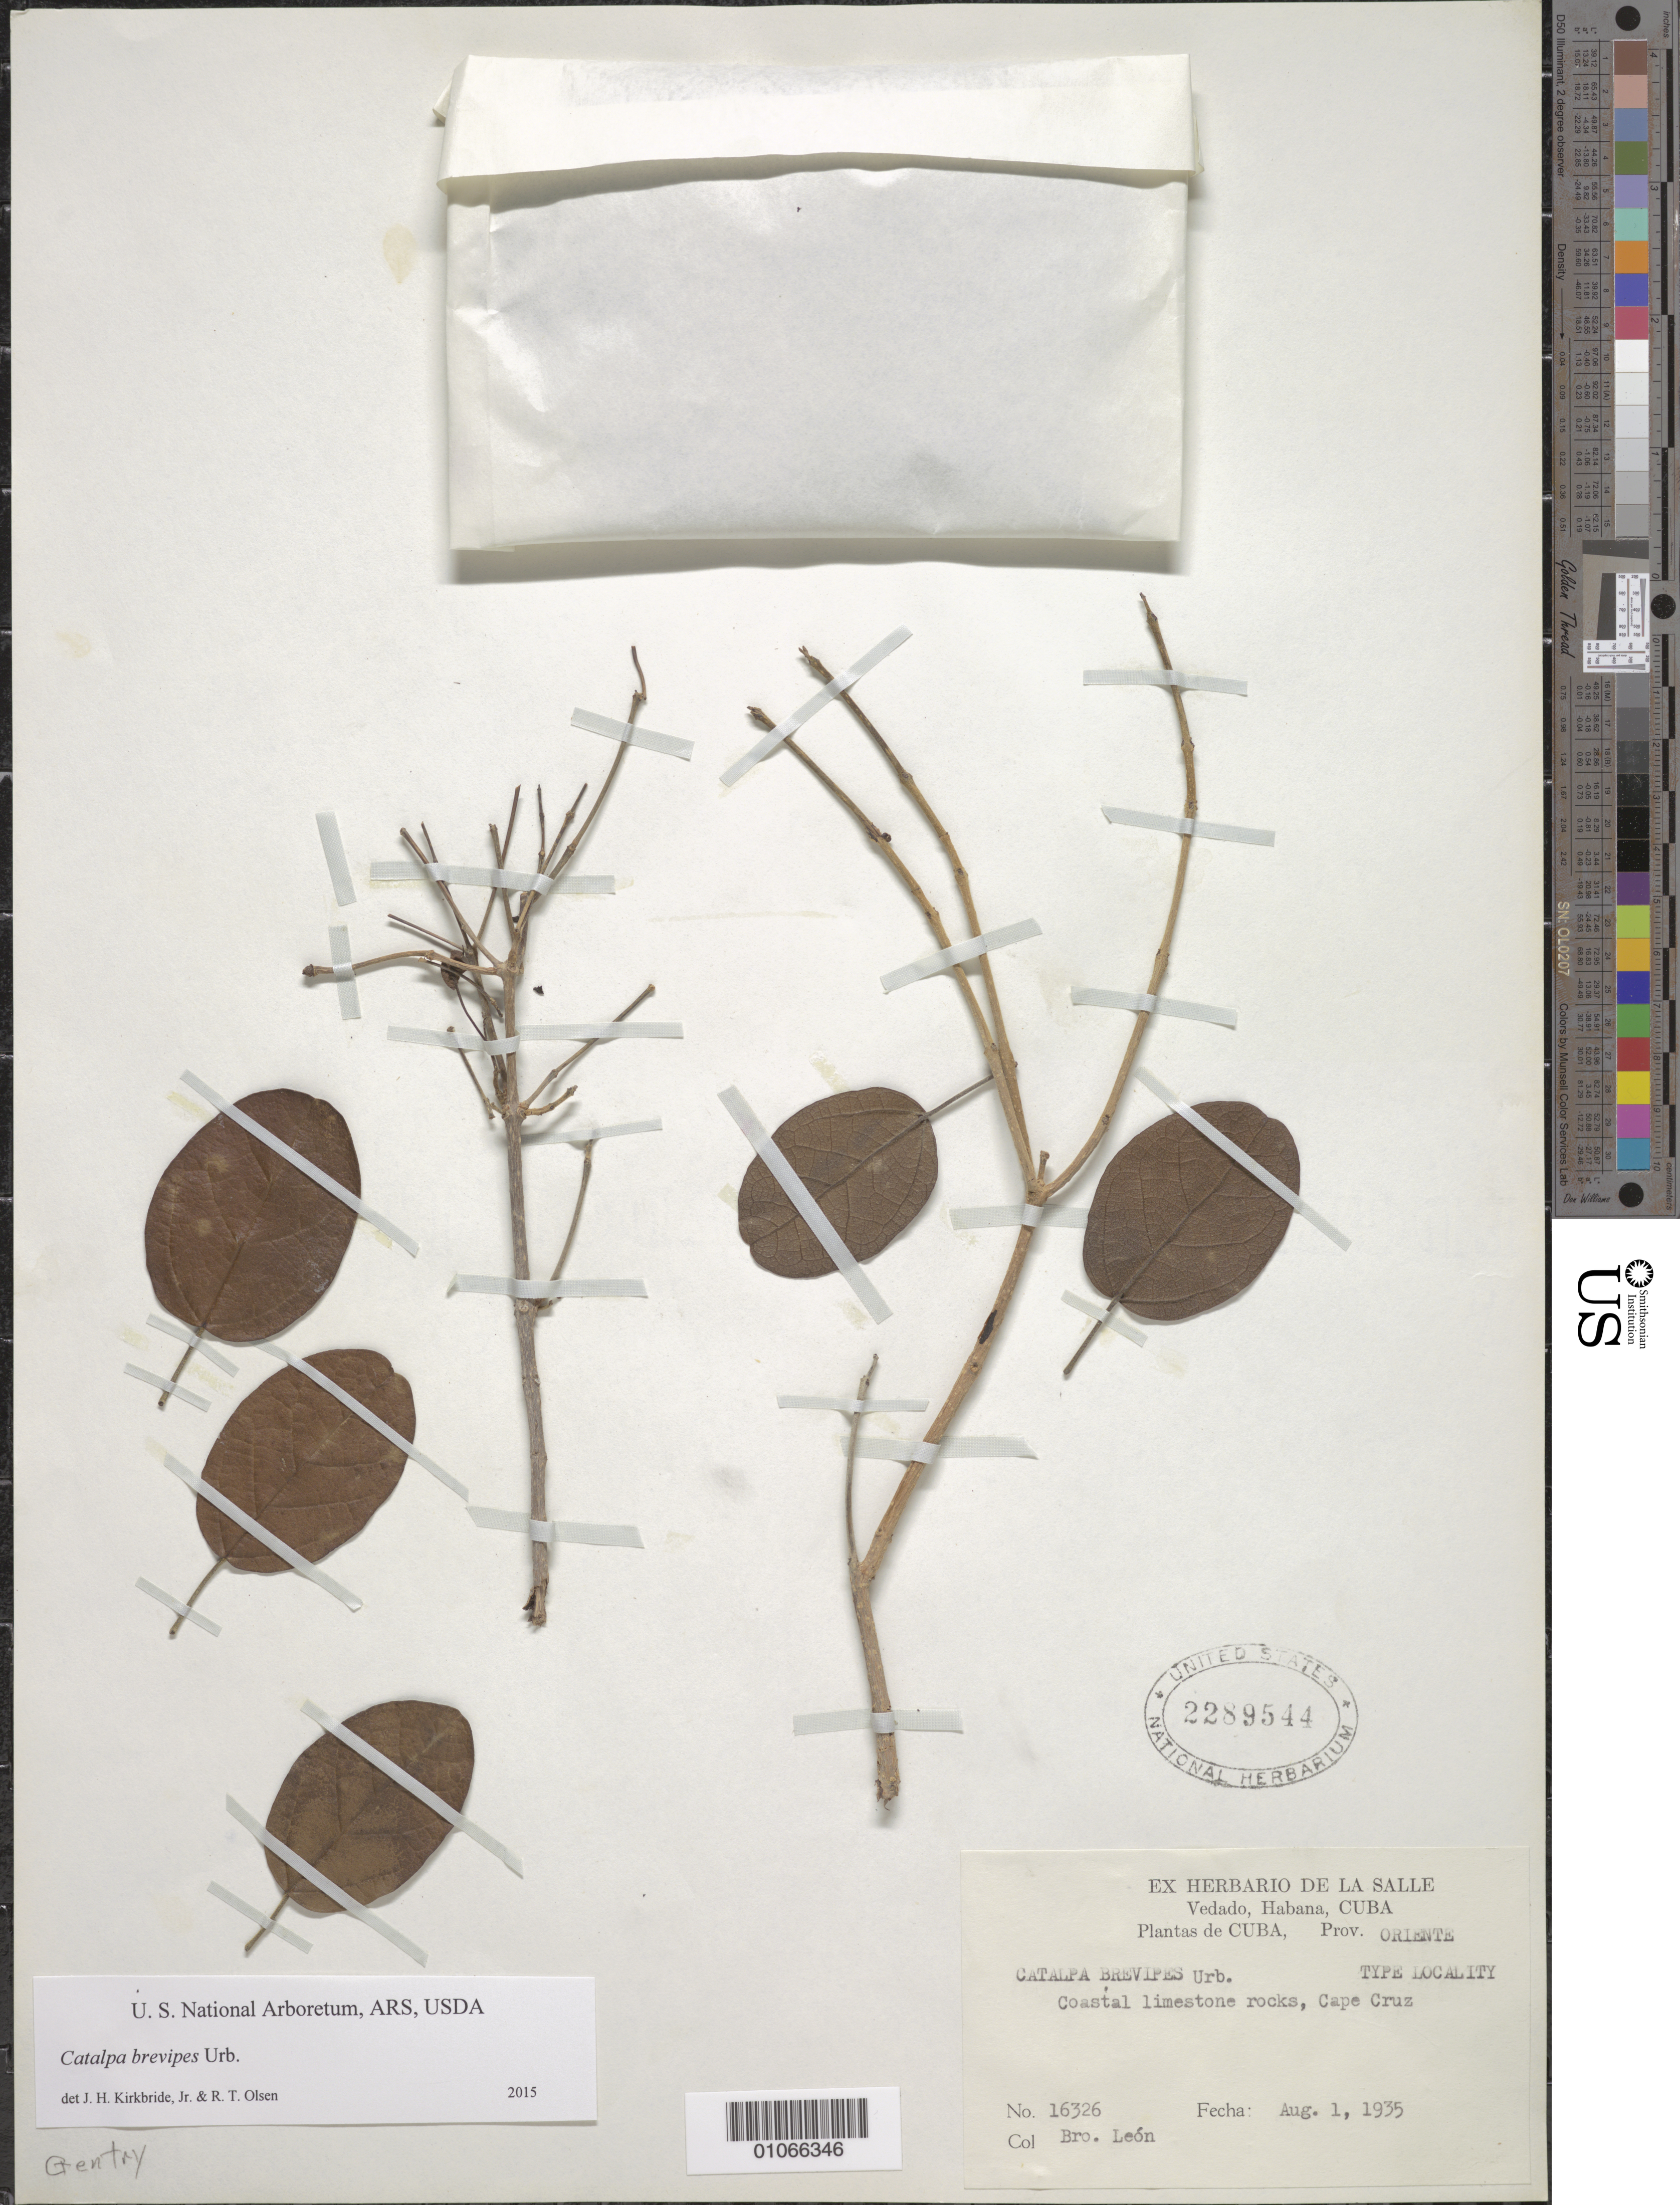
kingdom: Plantae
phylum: Tracheophyta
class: Magnoliopsida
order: Lamiales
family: Bignoniaceae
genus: Catalpa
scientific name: Catalpa brevipes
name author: Urb.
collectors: Bro. León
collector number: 16326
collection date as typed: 01 Aug 1935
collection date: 1935-08-01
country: Cuba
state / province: Oriente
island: Cuba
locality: Coastal limestone rocks, Cape Cruz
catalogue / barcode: US 2289544